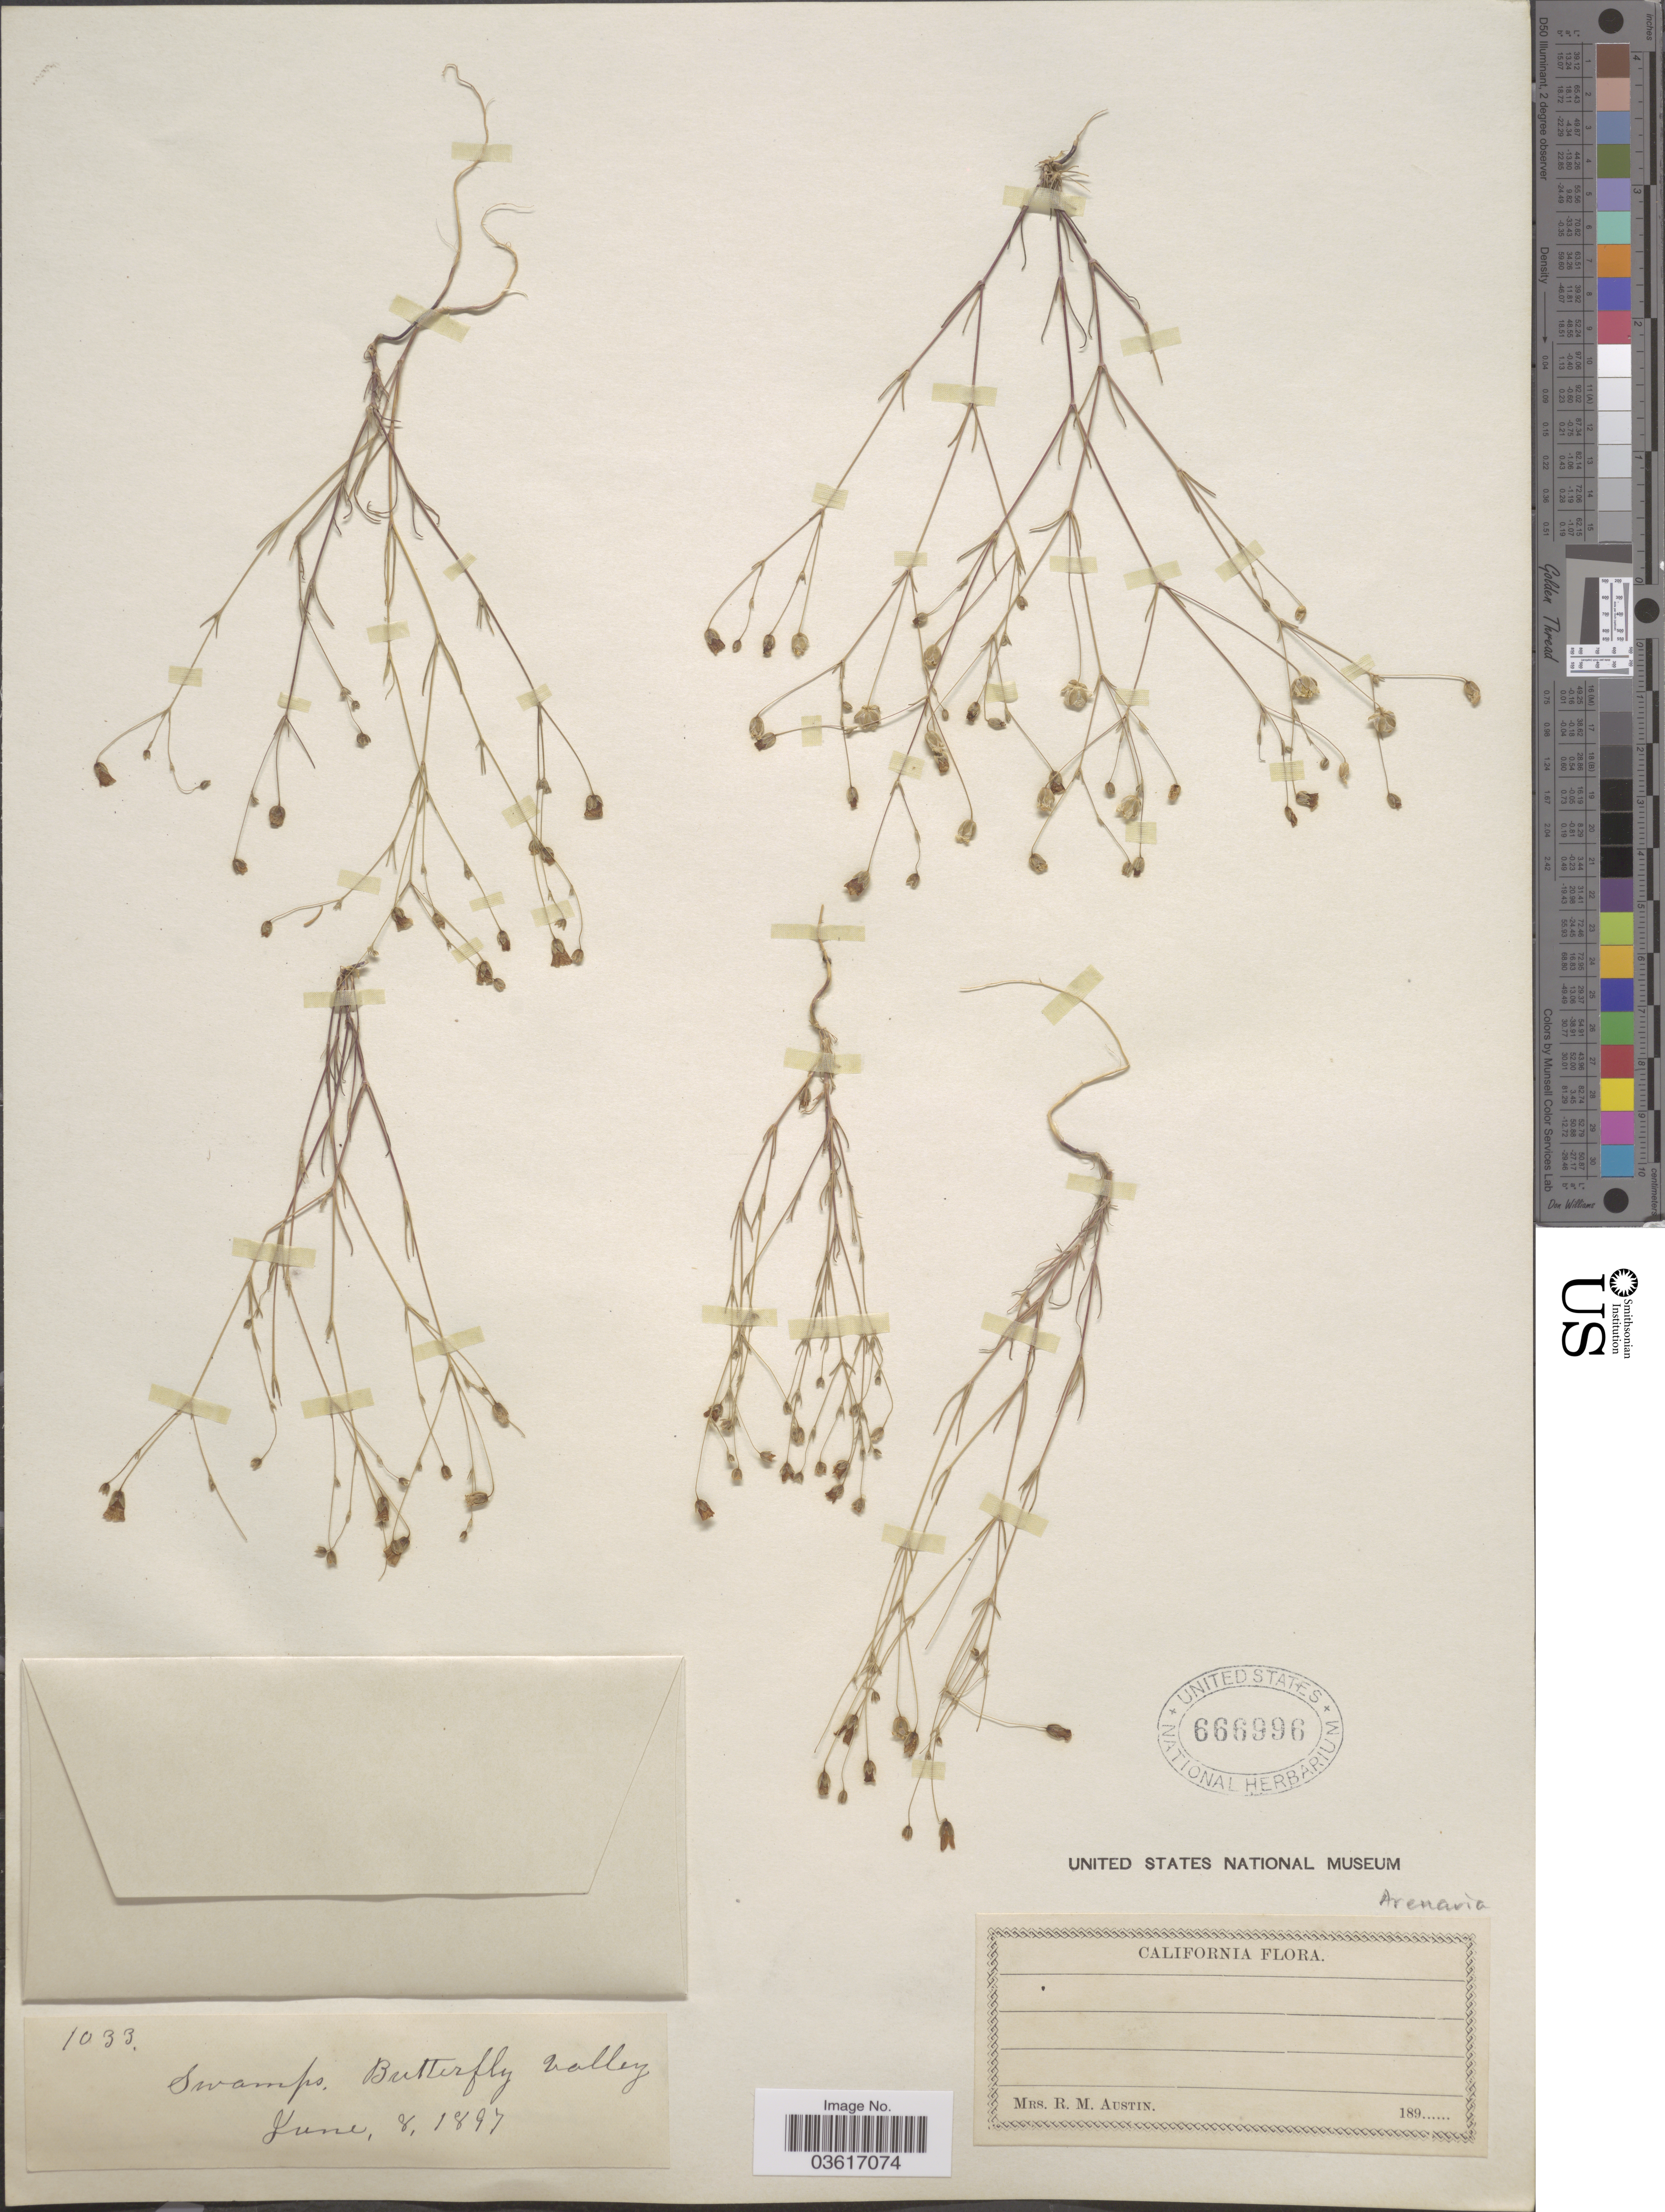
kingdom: Plantae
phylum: Tracheophyta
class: Magnoliopsida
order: Caryophyllales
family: Caryophyllaceae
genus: Minuartia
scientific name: Minuartia sp.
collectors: R. Austin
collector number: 1033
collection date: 1897-06-08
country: United States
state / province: California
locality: Swamps. Butterfly Valley.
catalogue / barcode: US 666996